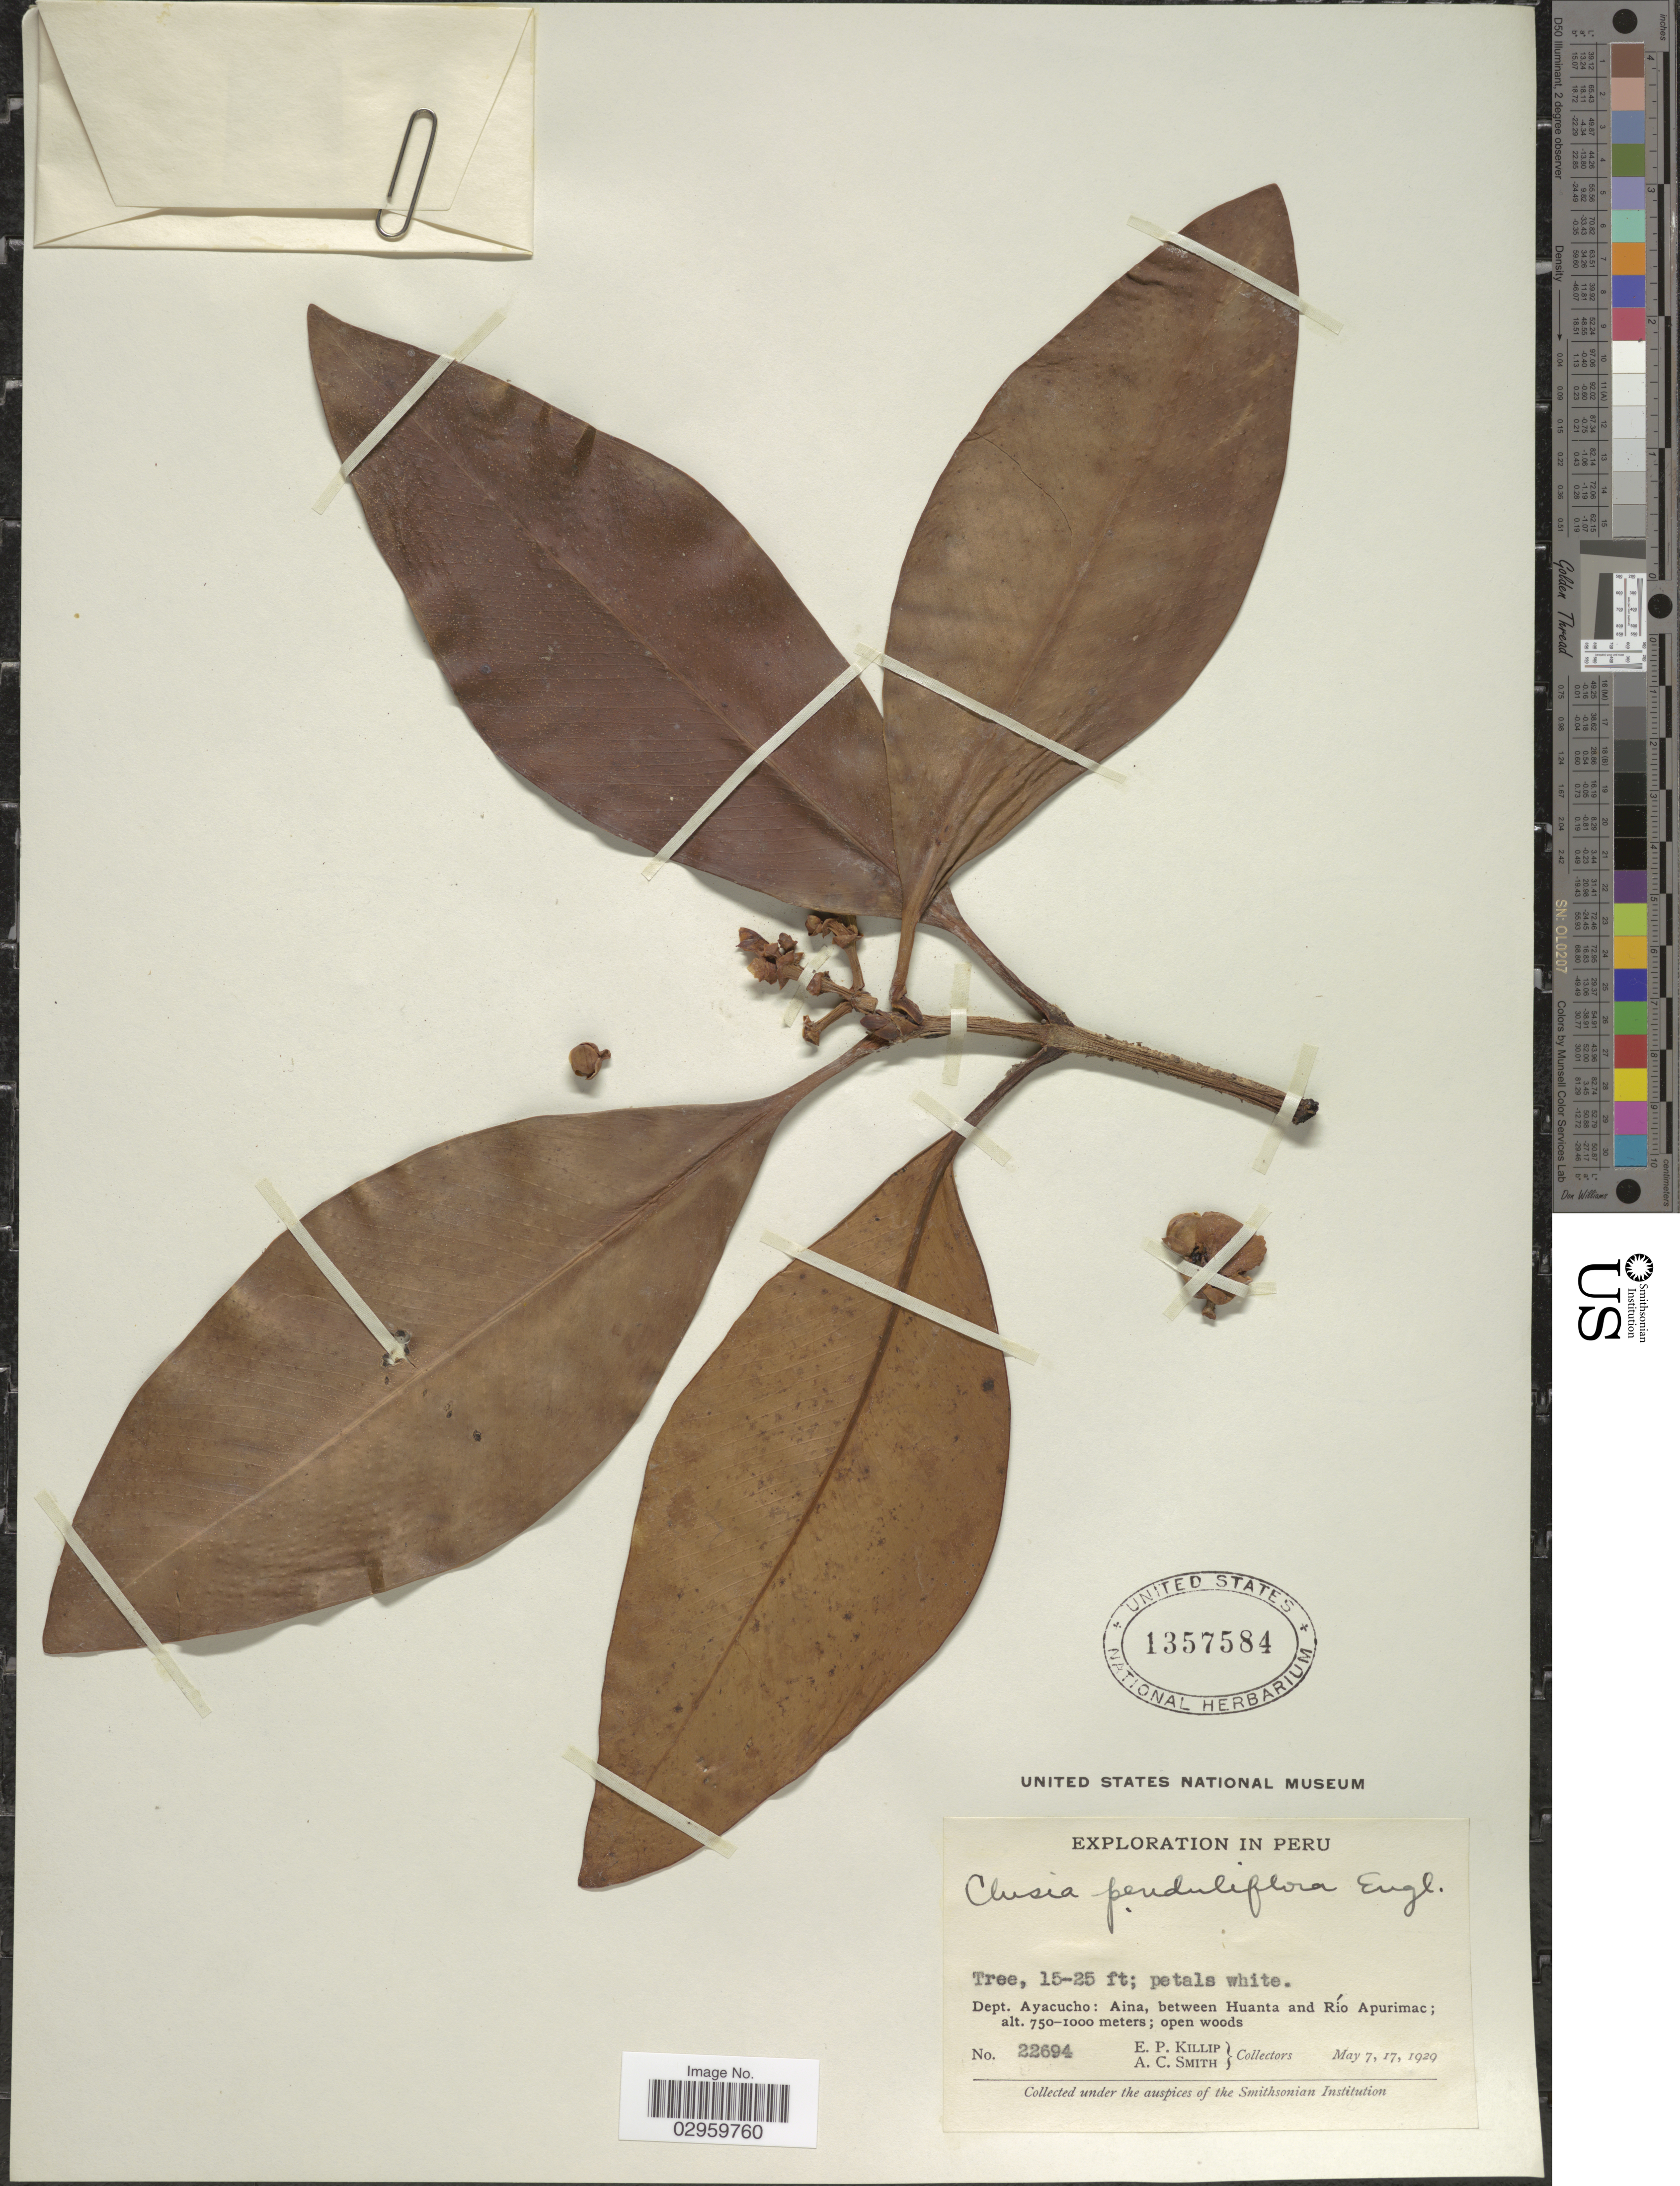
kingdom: Plantae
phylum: Tracheophyta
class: Magnoliopsida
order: Malpighiales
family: Clusiaceae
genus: Clusia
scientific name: Clusia penduliflora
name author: Engl.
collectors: E. P. Killip & A. C. Smith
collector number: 22694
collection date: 1929-05-07/1929-05-17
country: Peru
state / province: Ayacucho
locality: Dept. Ayacucho: Aina, between Huanta and Río Apurimac.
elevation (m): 750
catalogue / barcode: US 1357584